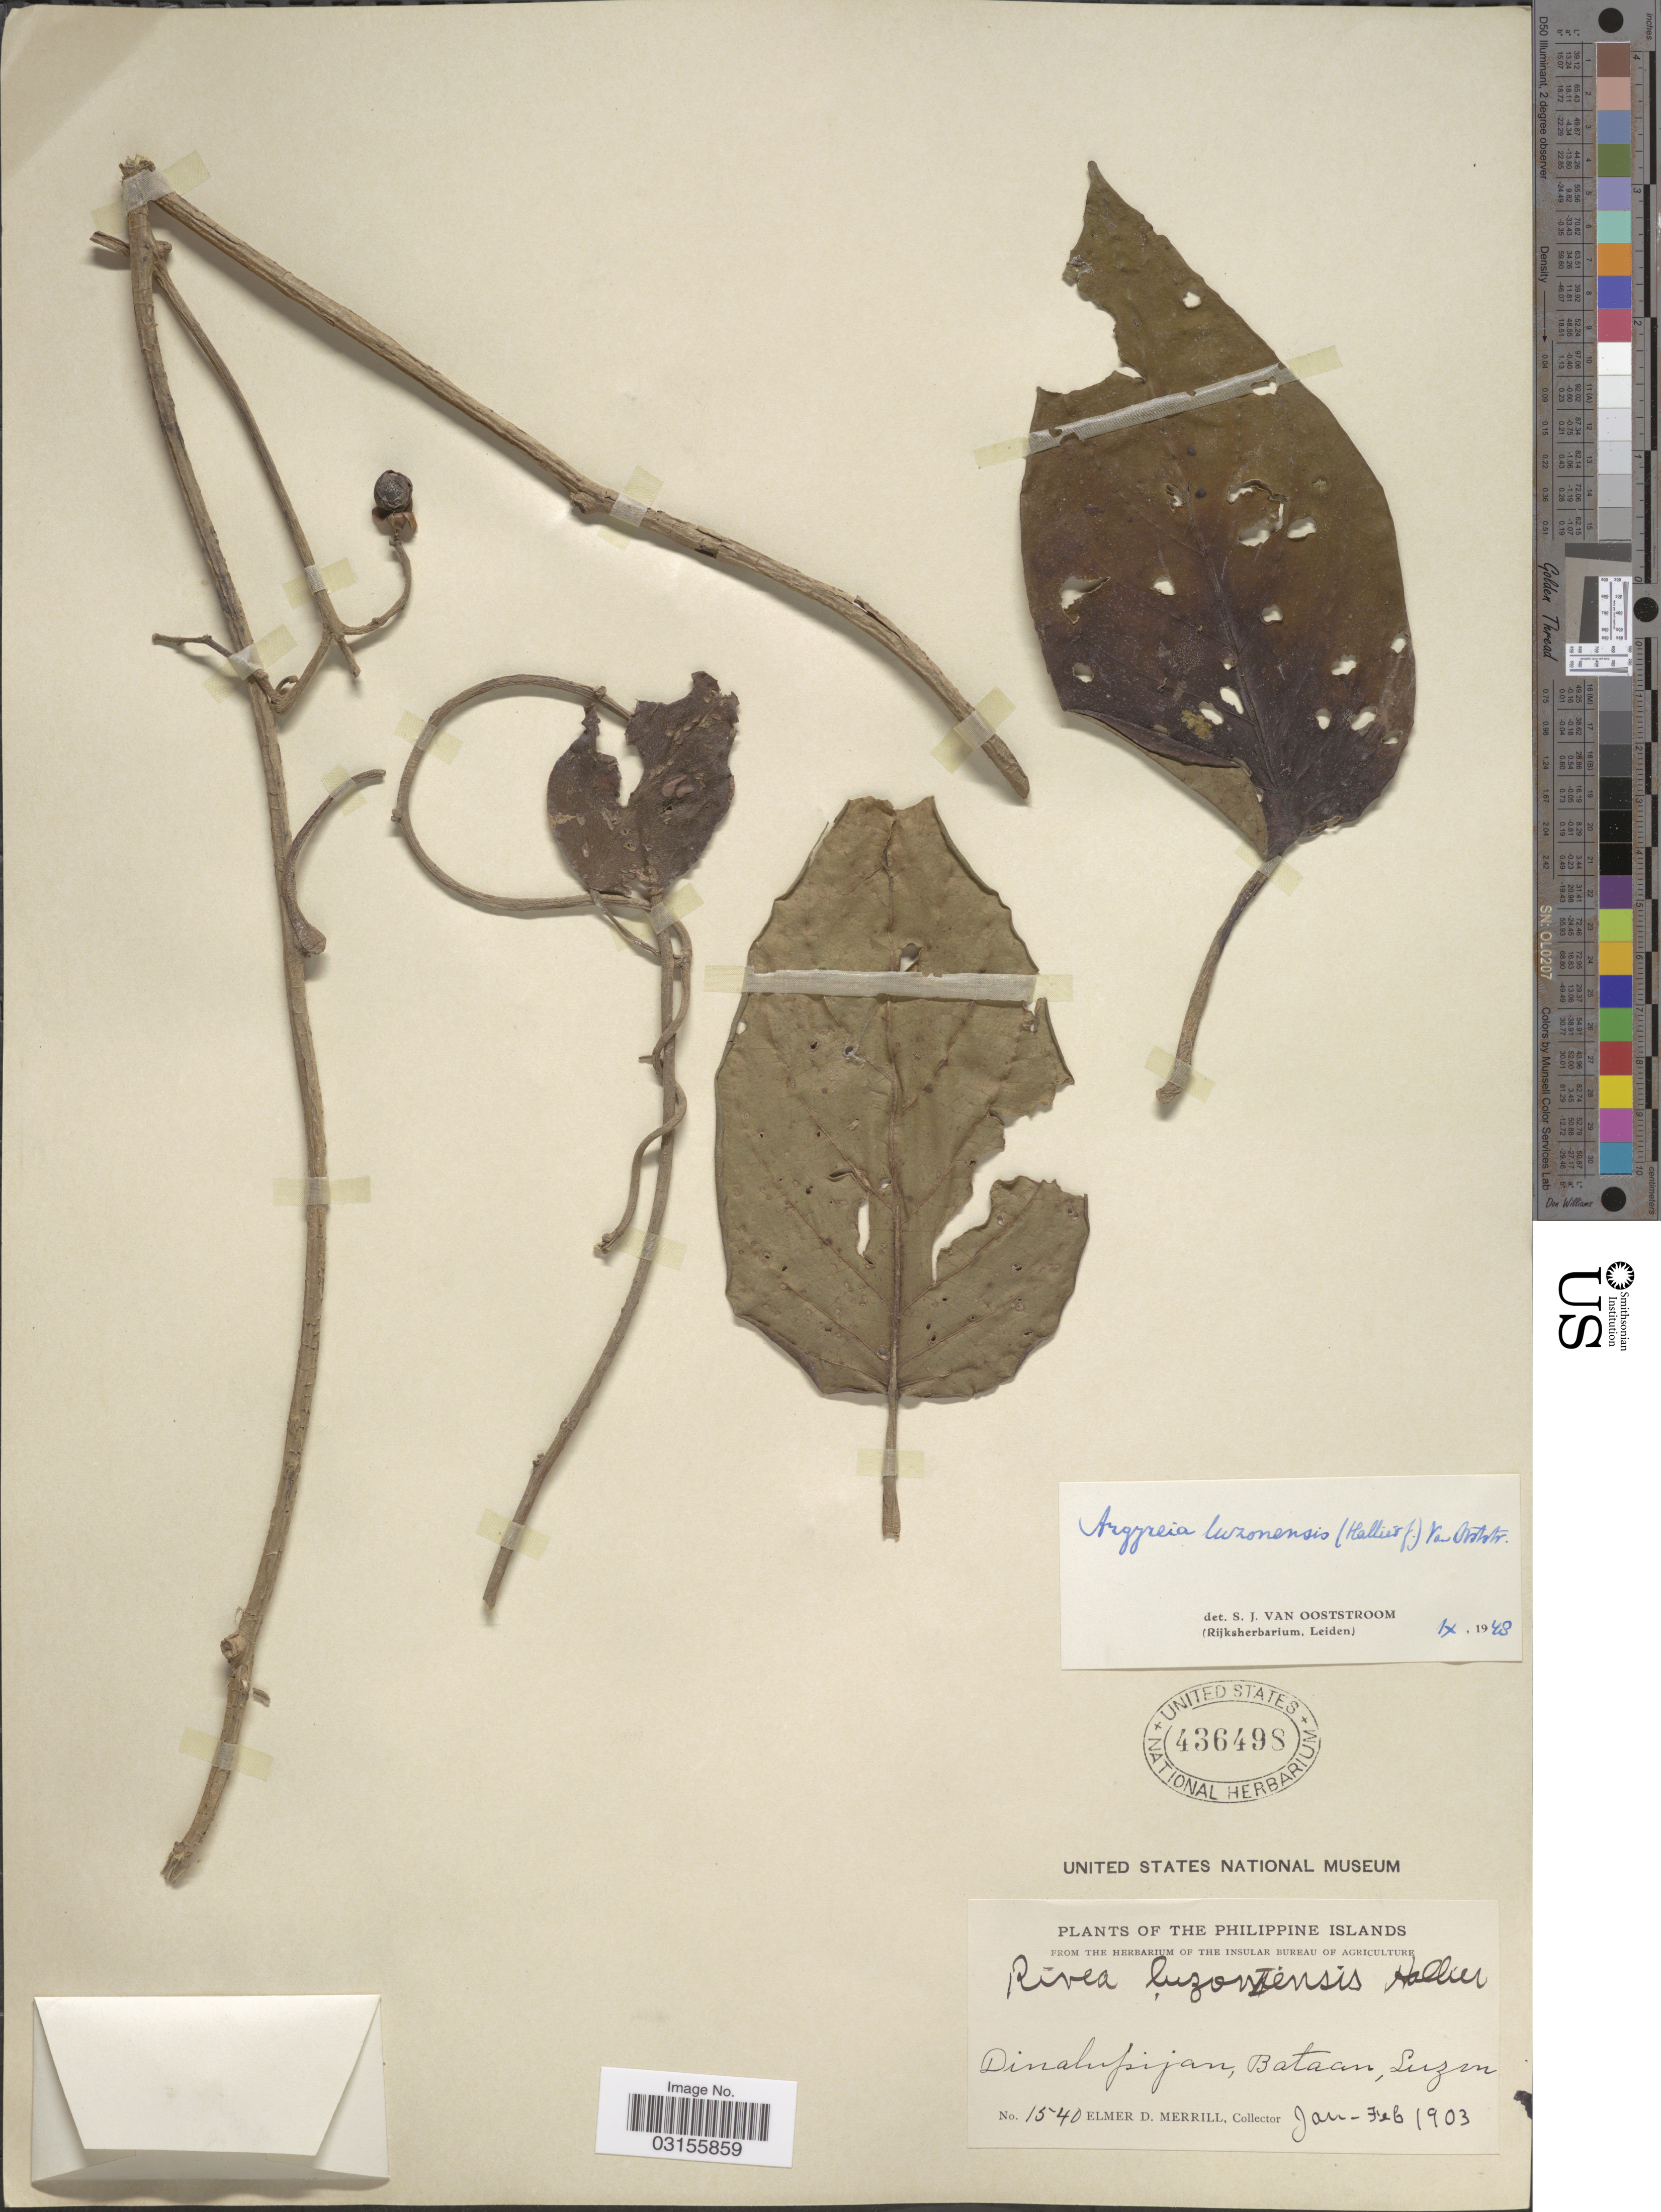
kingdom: Plantae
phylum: Tracheophyta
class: Magnoliopsida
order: Solanales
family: Convolvulaceae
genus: Argyreia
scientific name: Argyreia luzonensis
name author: (Hallier f.) Ooststr.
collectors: E. D. Merrill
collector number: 1540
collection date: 1903-01/1903-02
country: Philippines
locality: Dinalupijan, Bataan, Luzon.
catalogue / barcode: US 436498